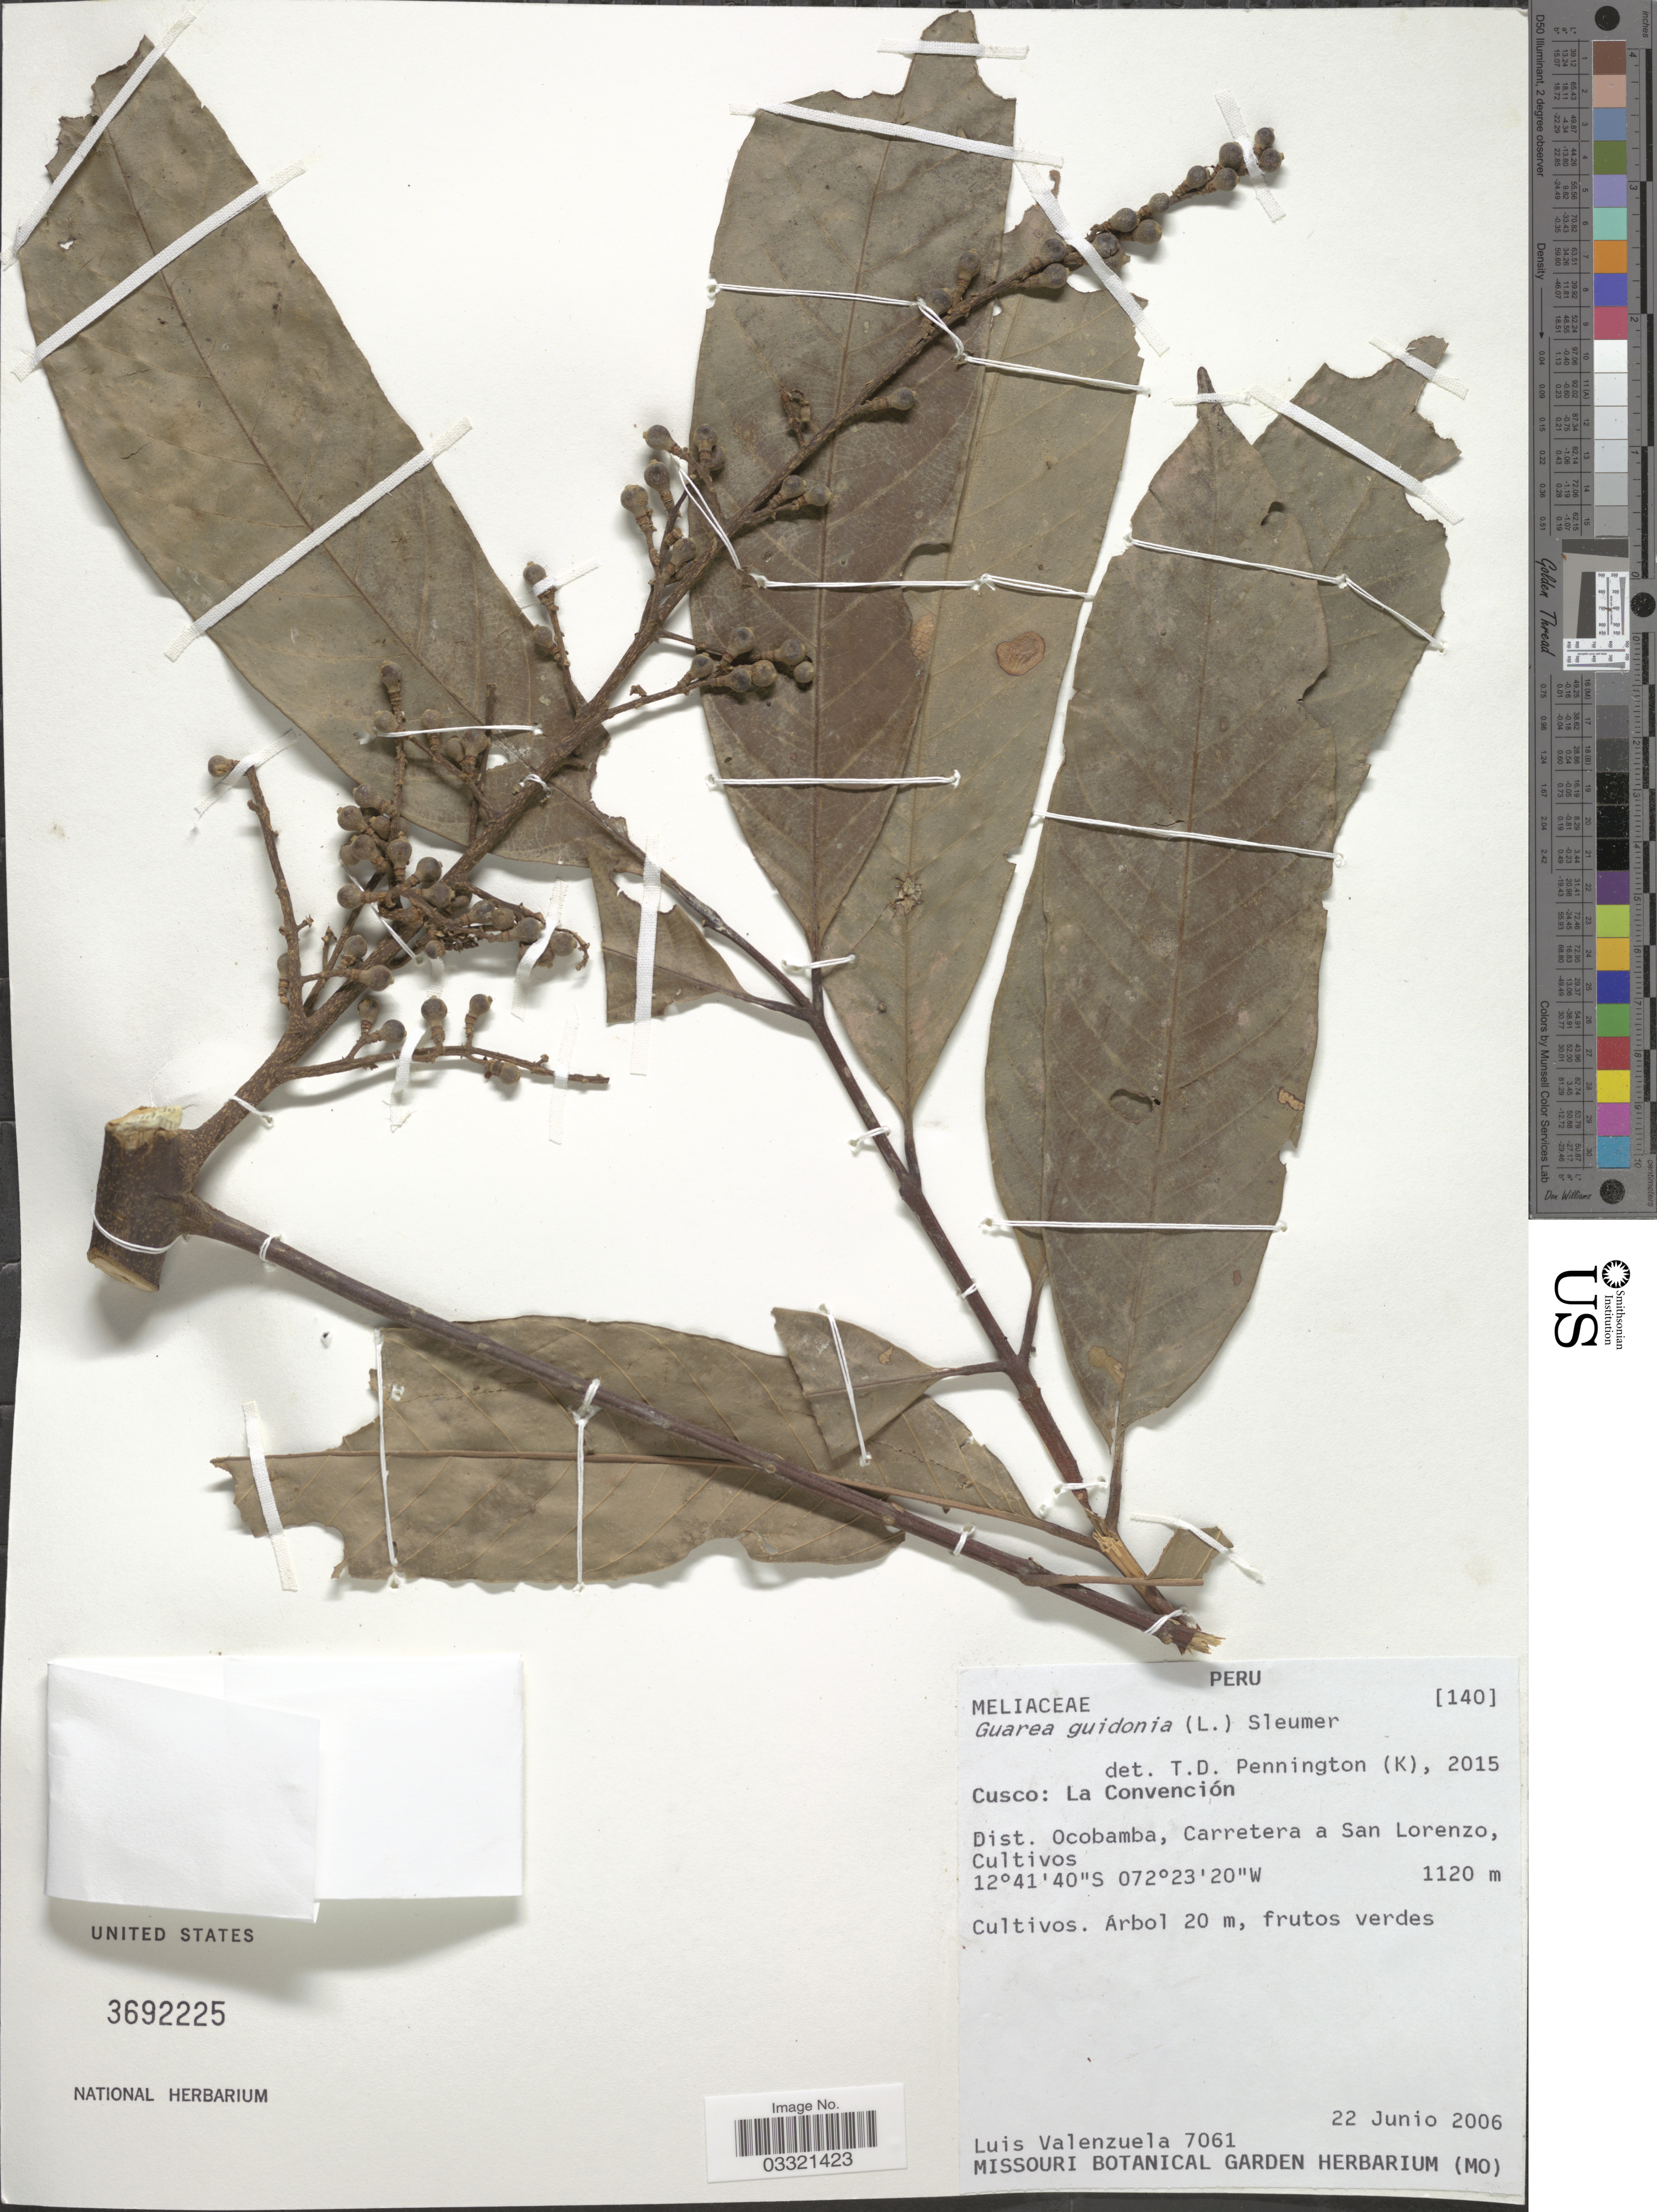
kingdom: Plantae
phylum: Tracheophyta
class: Magnoliopsida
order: Sapindales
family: Meliaceae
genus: Guarea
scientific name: Guarea guidonia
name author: (L.) Sleumer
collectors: L. Valenzuela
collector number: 7061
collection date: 2006-06-22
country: Peru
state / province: Cusco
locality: La Convención. Dist. Ocobamba, Carretera a San Lorenzo, Cultivos.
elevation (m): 1120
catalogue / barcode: US 3692225